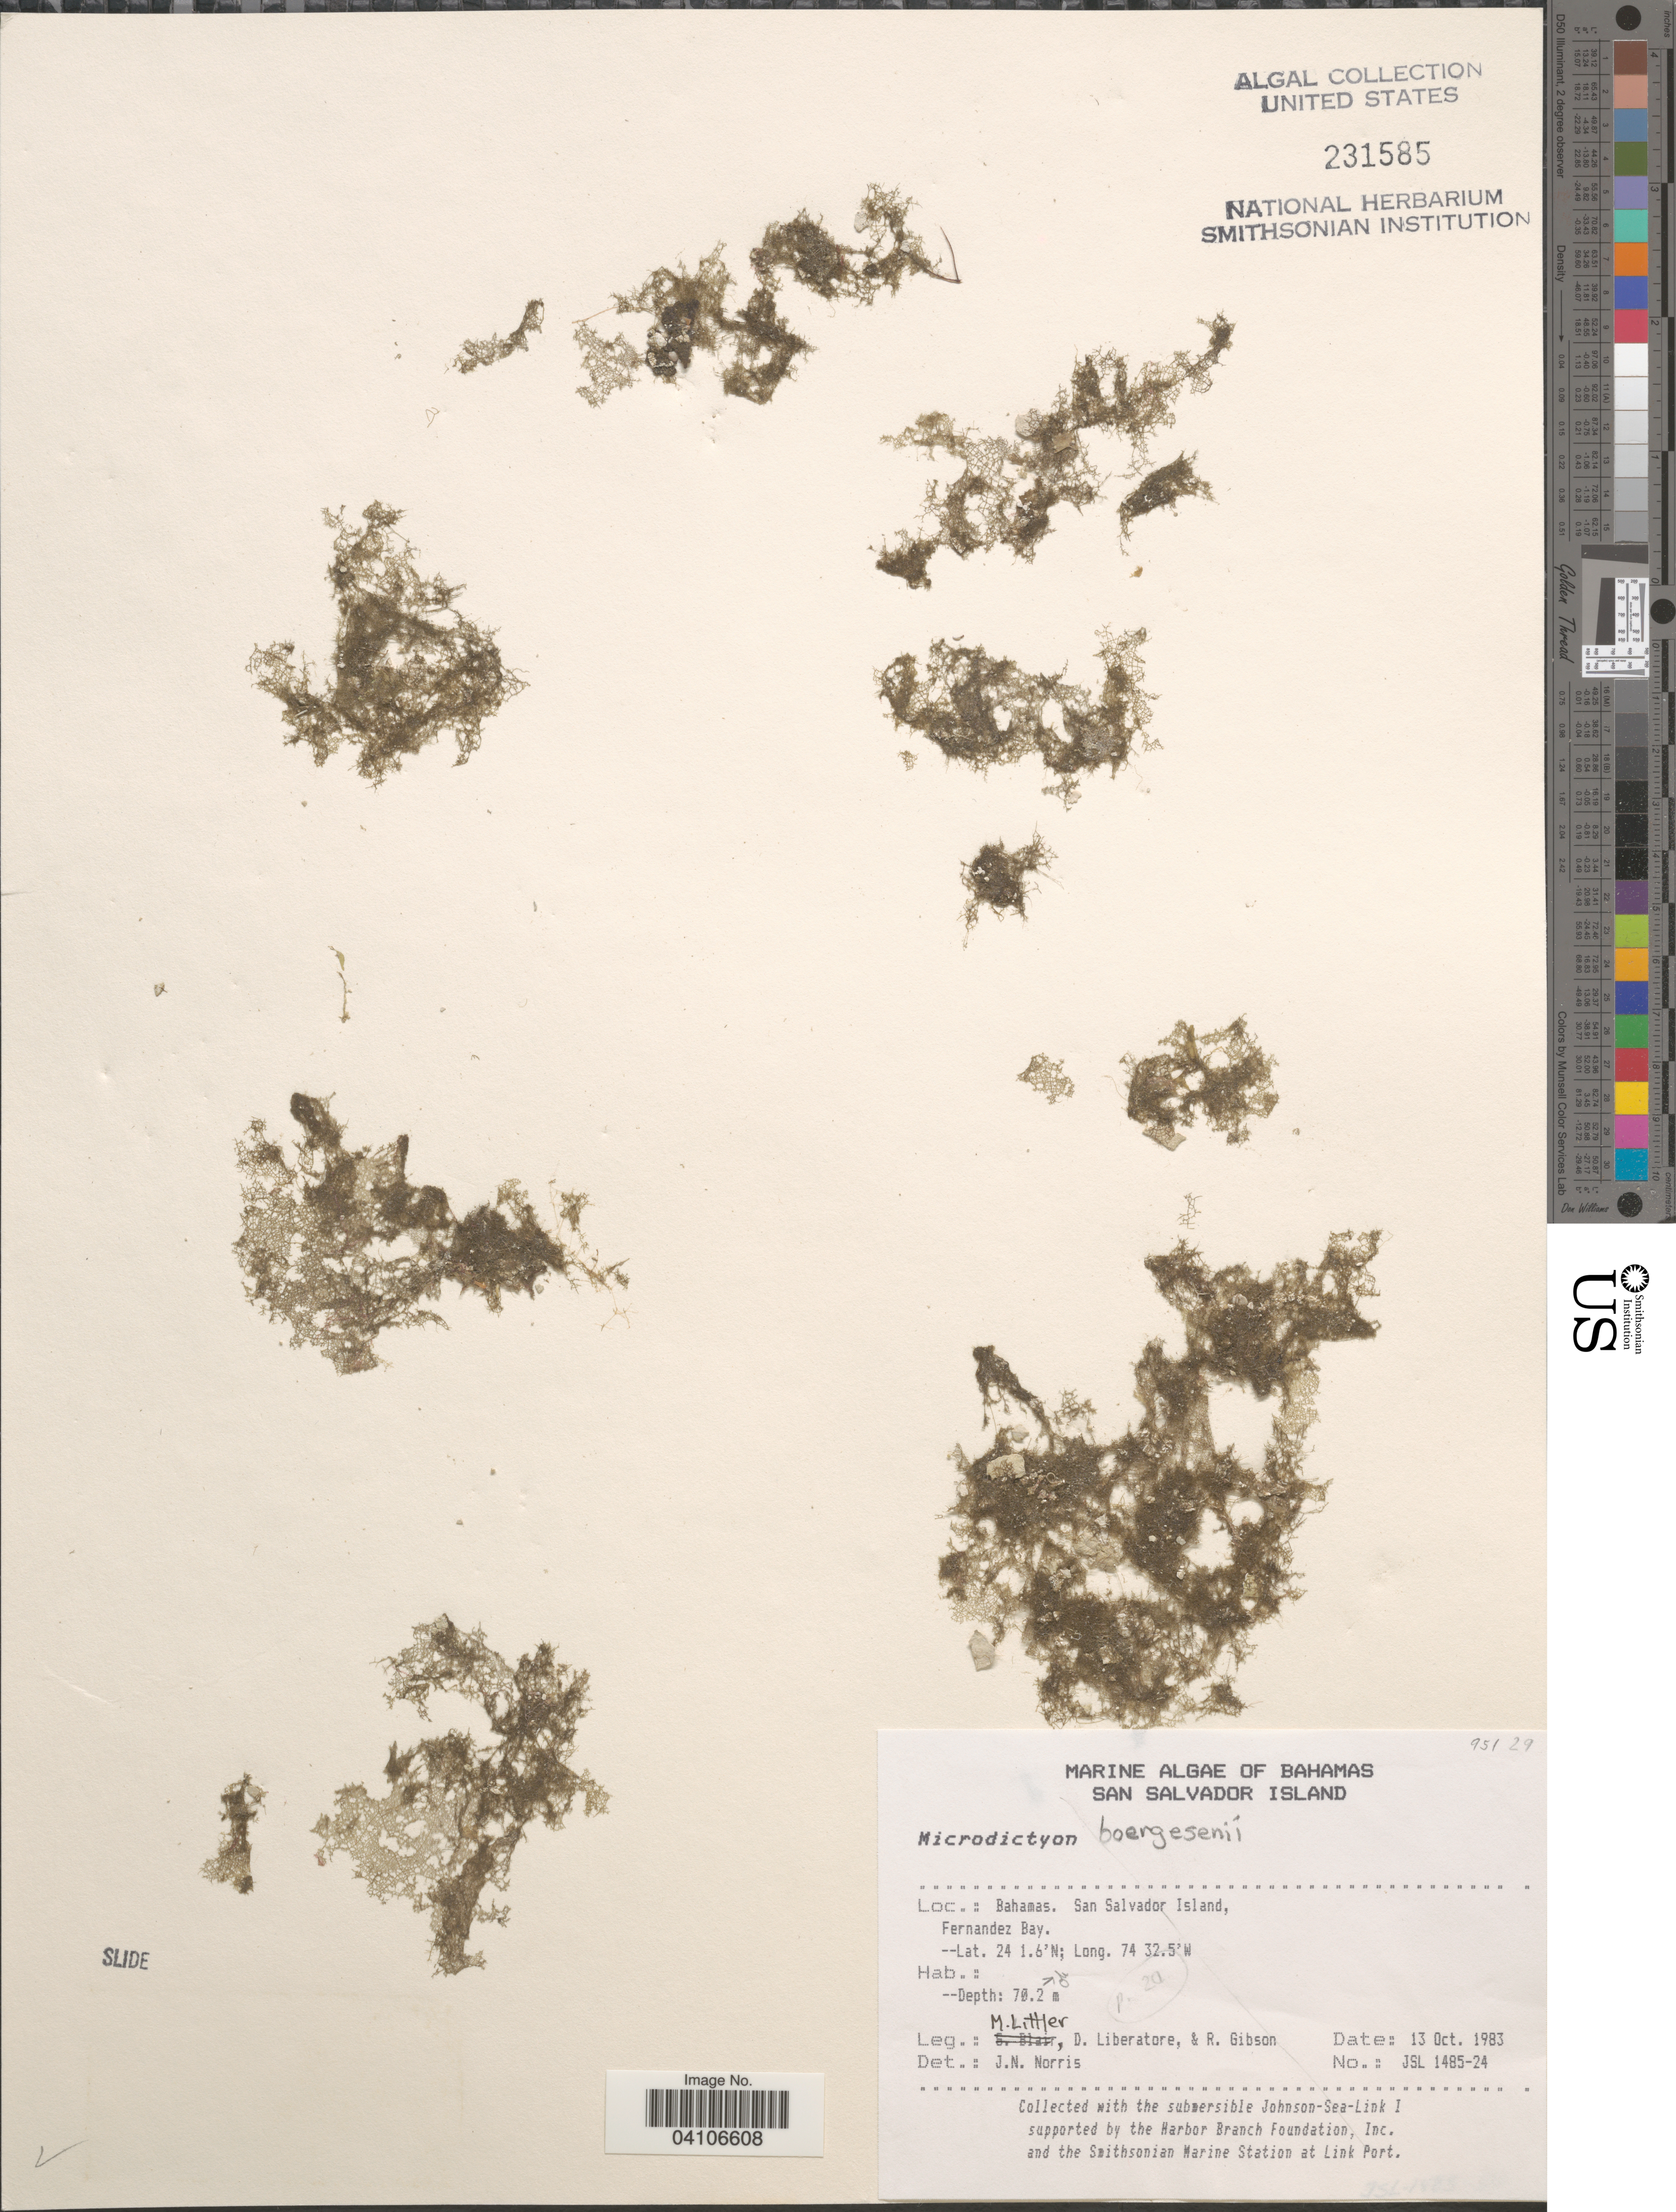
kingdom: Plantae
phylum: Chlorophyta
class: Ulvophyceae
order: Cladophorales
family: Anadyomenaceae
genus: Microdictyon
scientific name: Microdictyon boergesenii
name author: Setch.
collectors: M. Littler, D. Liberatore & R. Gibson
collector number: JSL 1485-24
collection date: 1983-10-13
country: Bahamas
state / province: San Salvador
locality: San Salvador Island, Fernandez Bay.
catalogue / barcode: US 231585